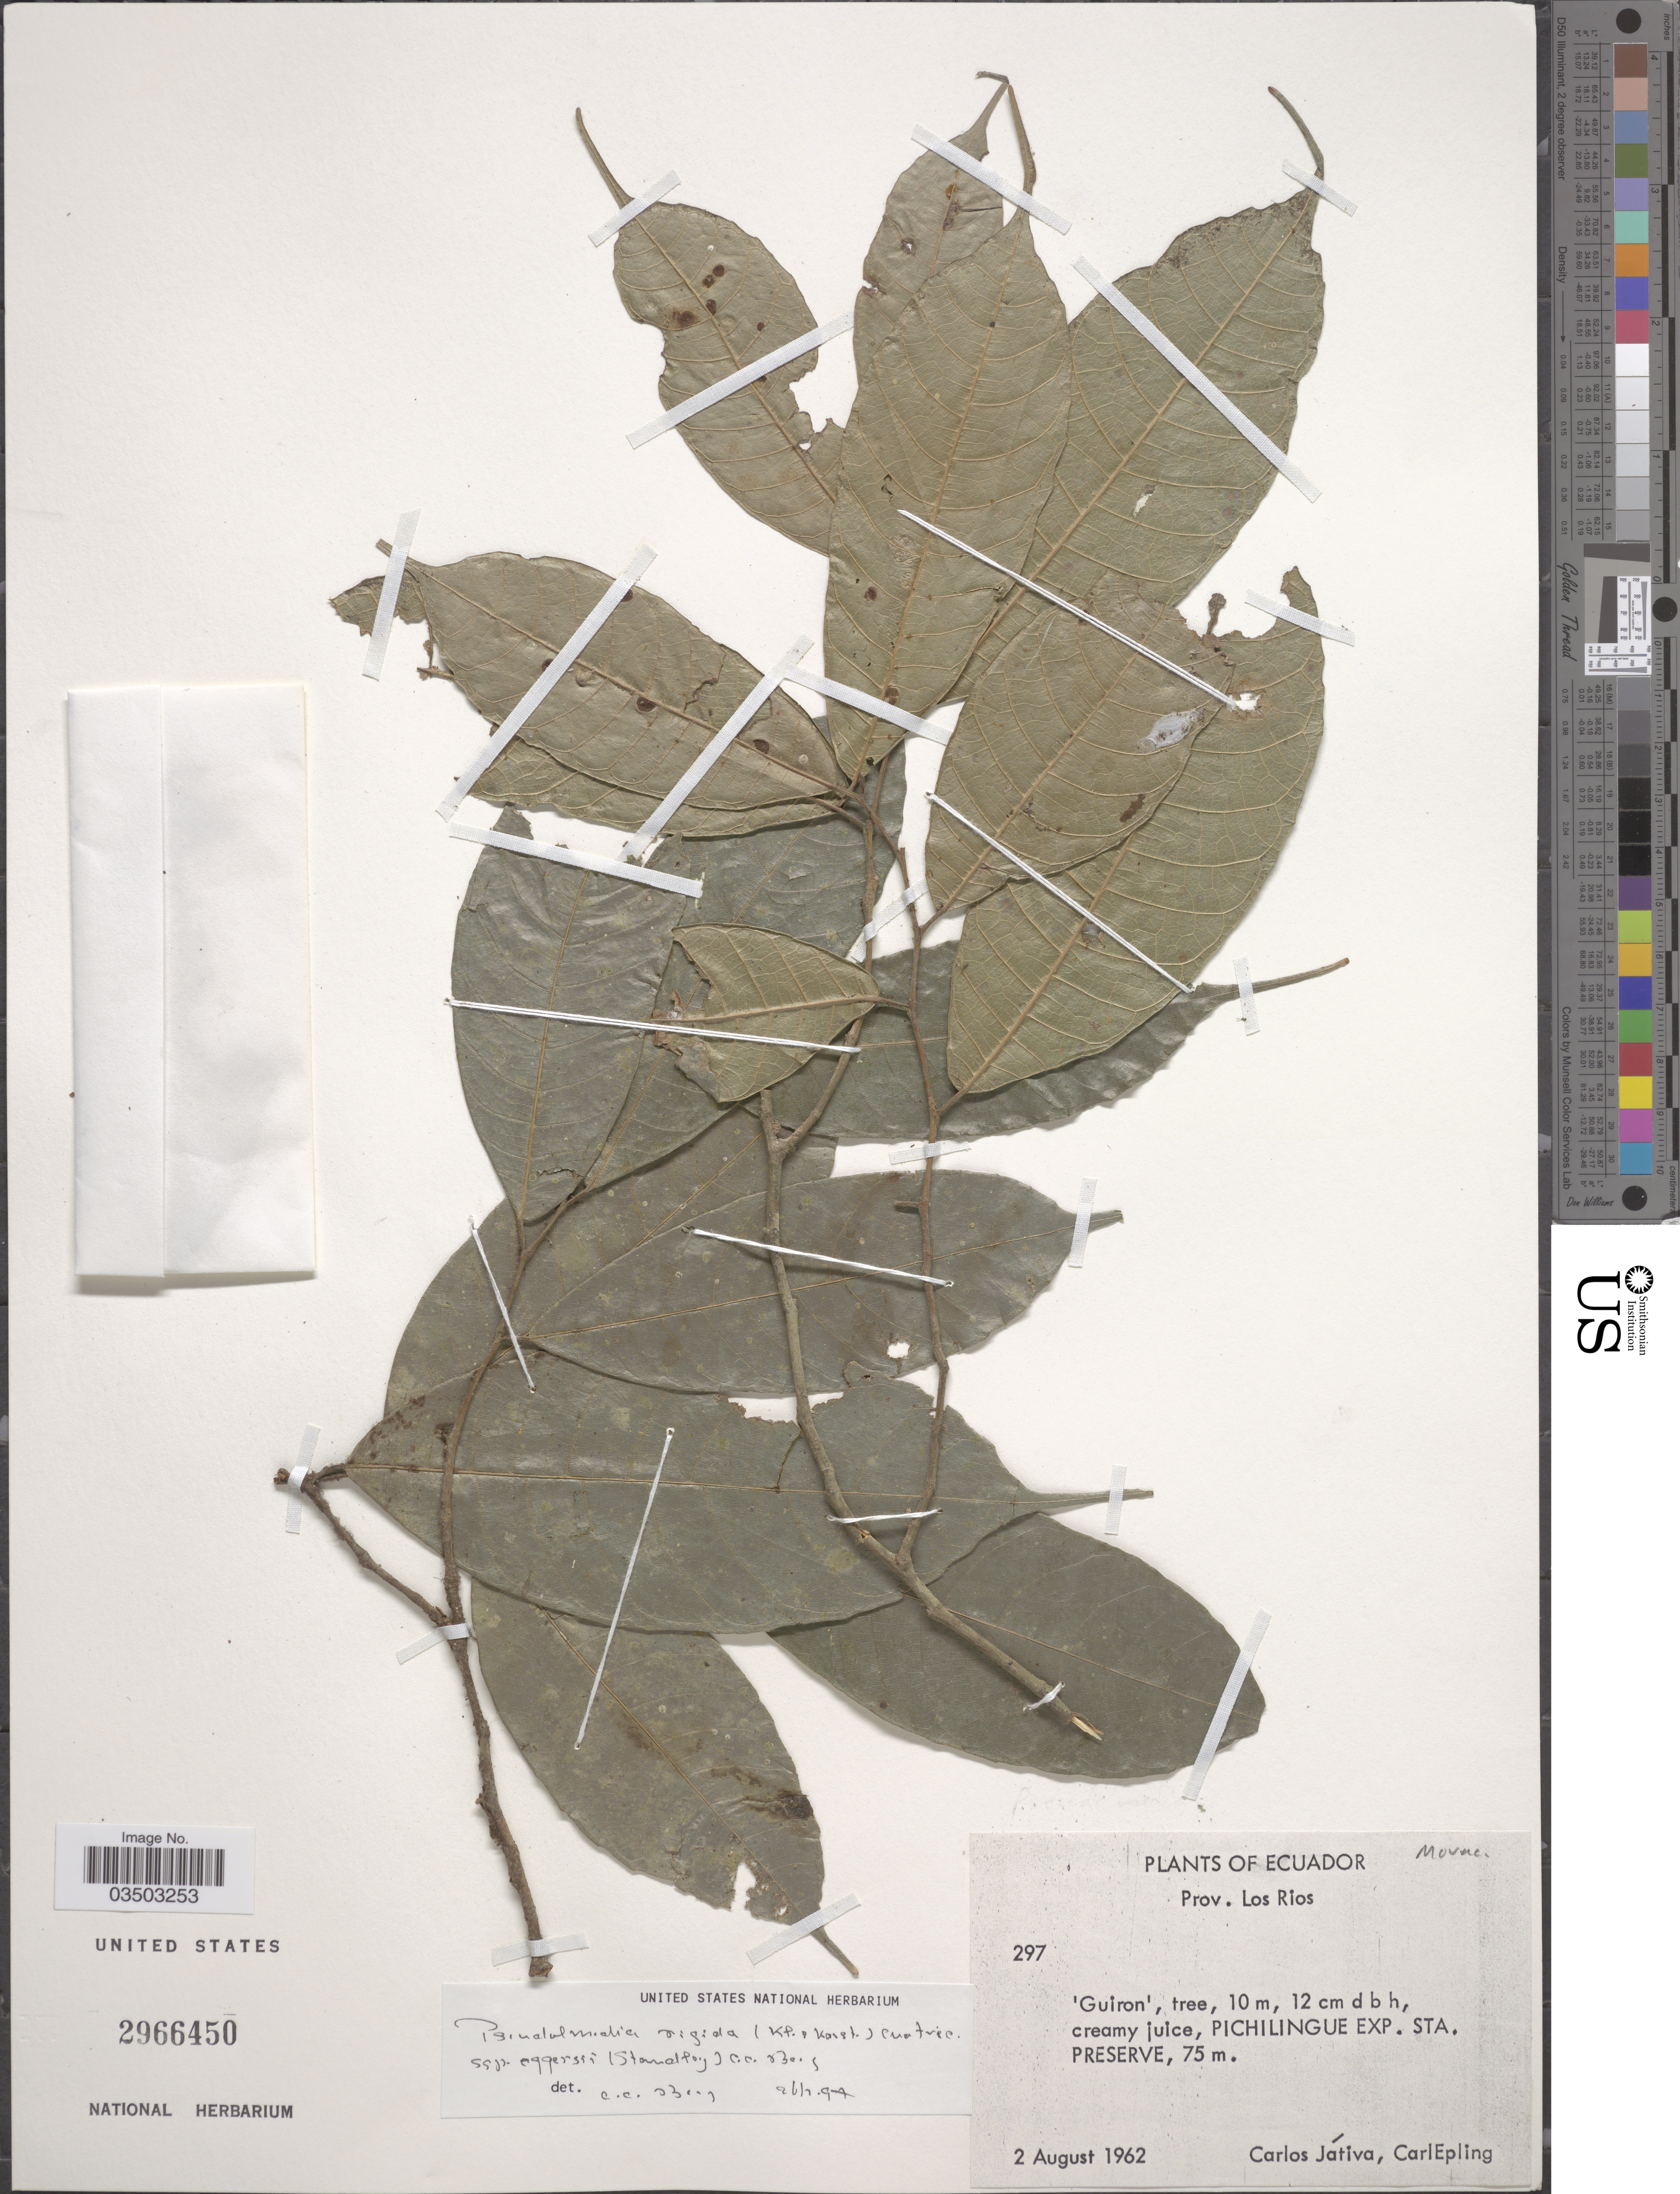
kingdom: Plantae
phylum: Tracheophyta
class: Magnoliopsida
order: Rosales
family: Moraceae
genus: Pseudolmedia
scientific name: Pseudolmedia rigida subsp. eggersii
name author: (Standl.) C.C. Berg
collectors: C. D. Játiva & C. C. Epling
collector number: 297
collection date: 1962-08-02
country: Ecuador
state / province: Los Ríos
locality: Pichilingue Exp. Sta. Preserve.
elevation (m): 75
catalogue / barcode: US 2966450